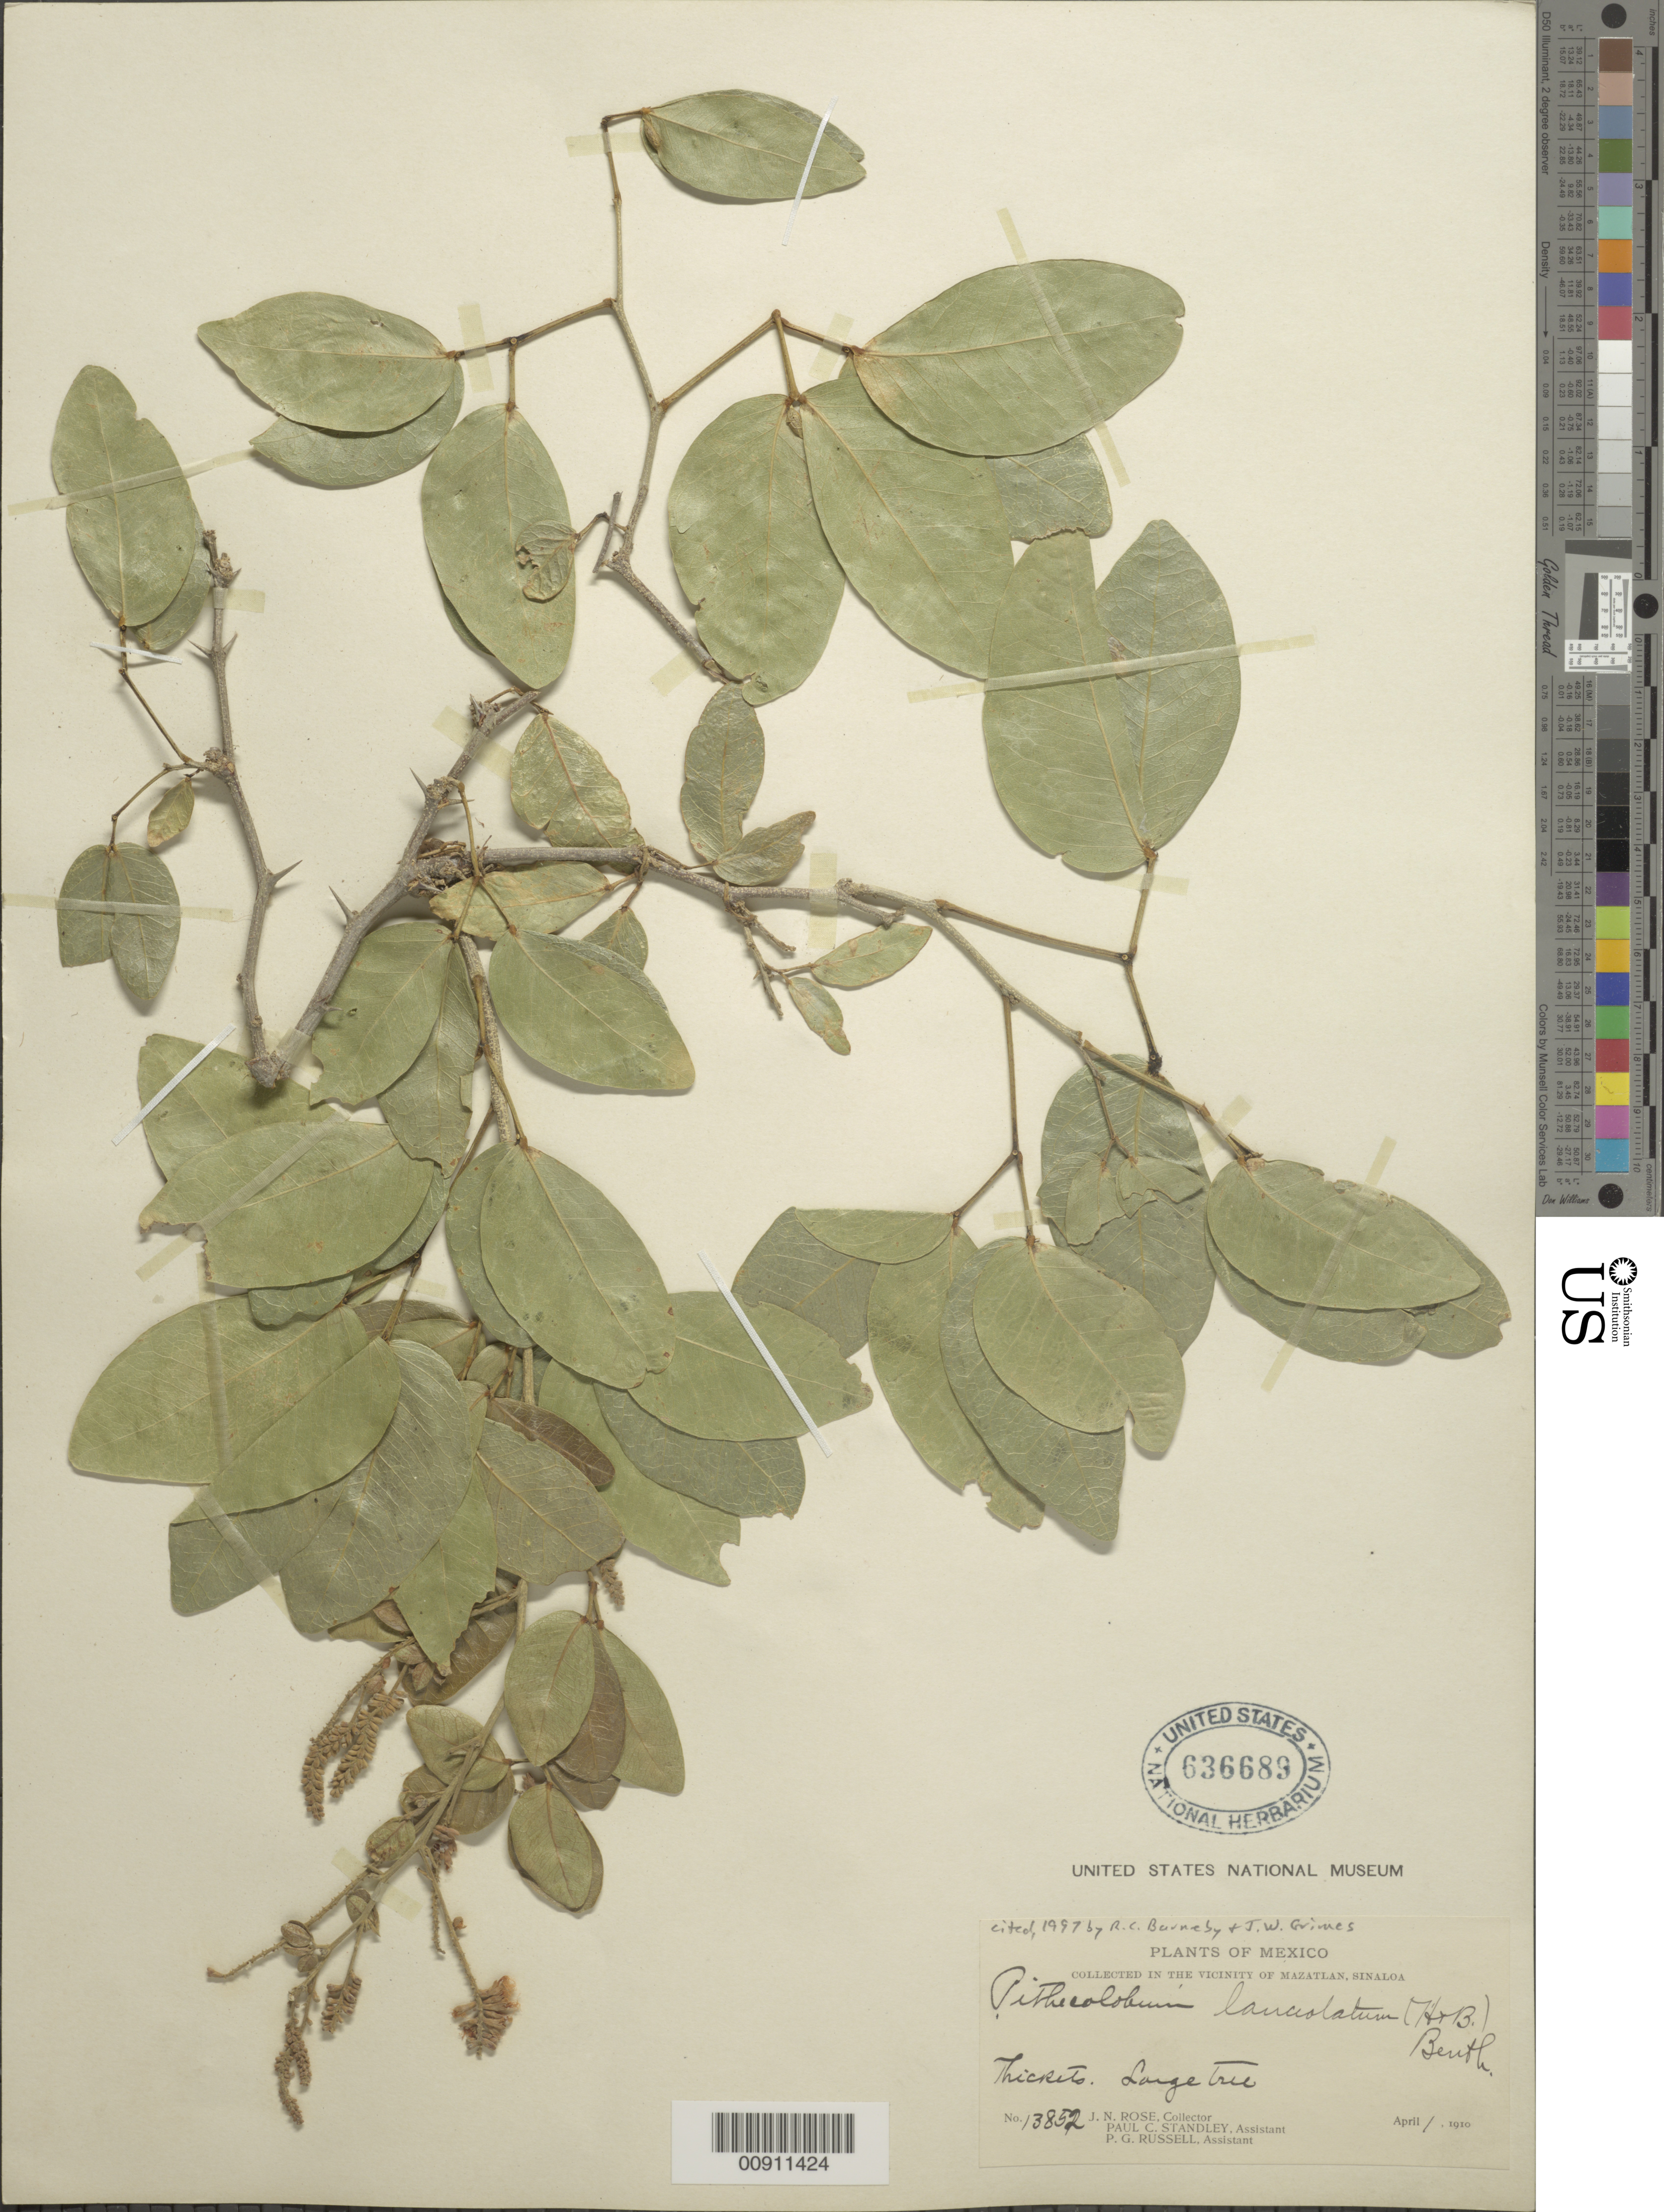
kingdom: Plantae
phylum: Tracheophyta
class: Magnoliopsida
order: Fabales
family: Fabaceae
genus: Pithecellobium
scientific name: Pithecellobium lanceolatum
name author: (Humb. & Bonpl. ex Willd.) Benth.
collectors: J. N. Rose, P. C. Standley & P. G. Russell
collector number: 13852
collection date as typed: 01 Apr 1910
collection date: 1910-04-01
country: Mexico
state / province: Sinaloa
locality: In the vicinity of Mazatlan, Sinaloa.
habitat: Thickets.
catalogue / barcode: US 636689